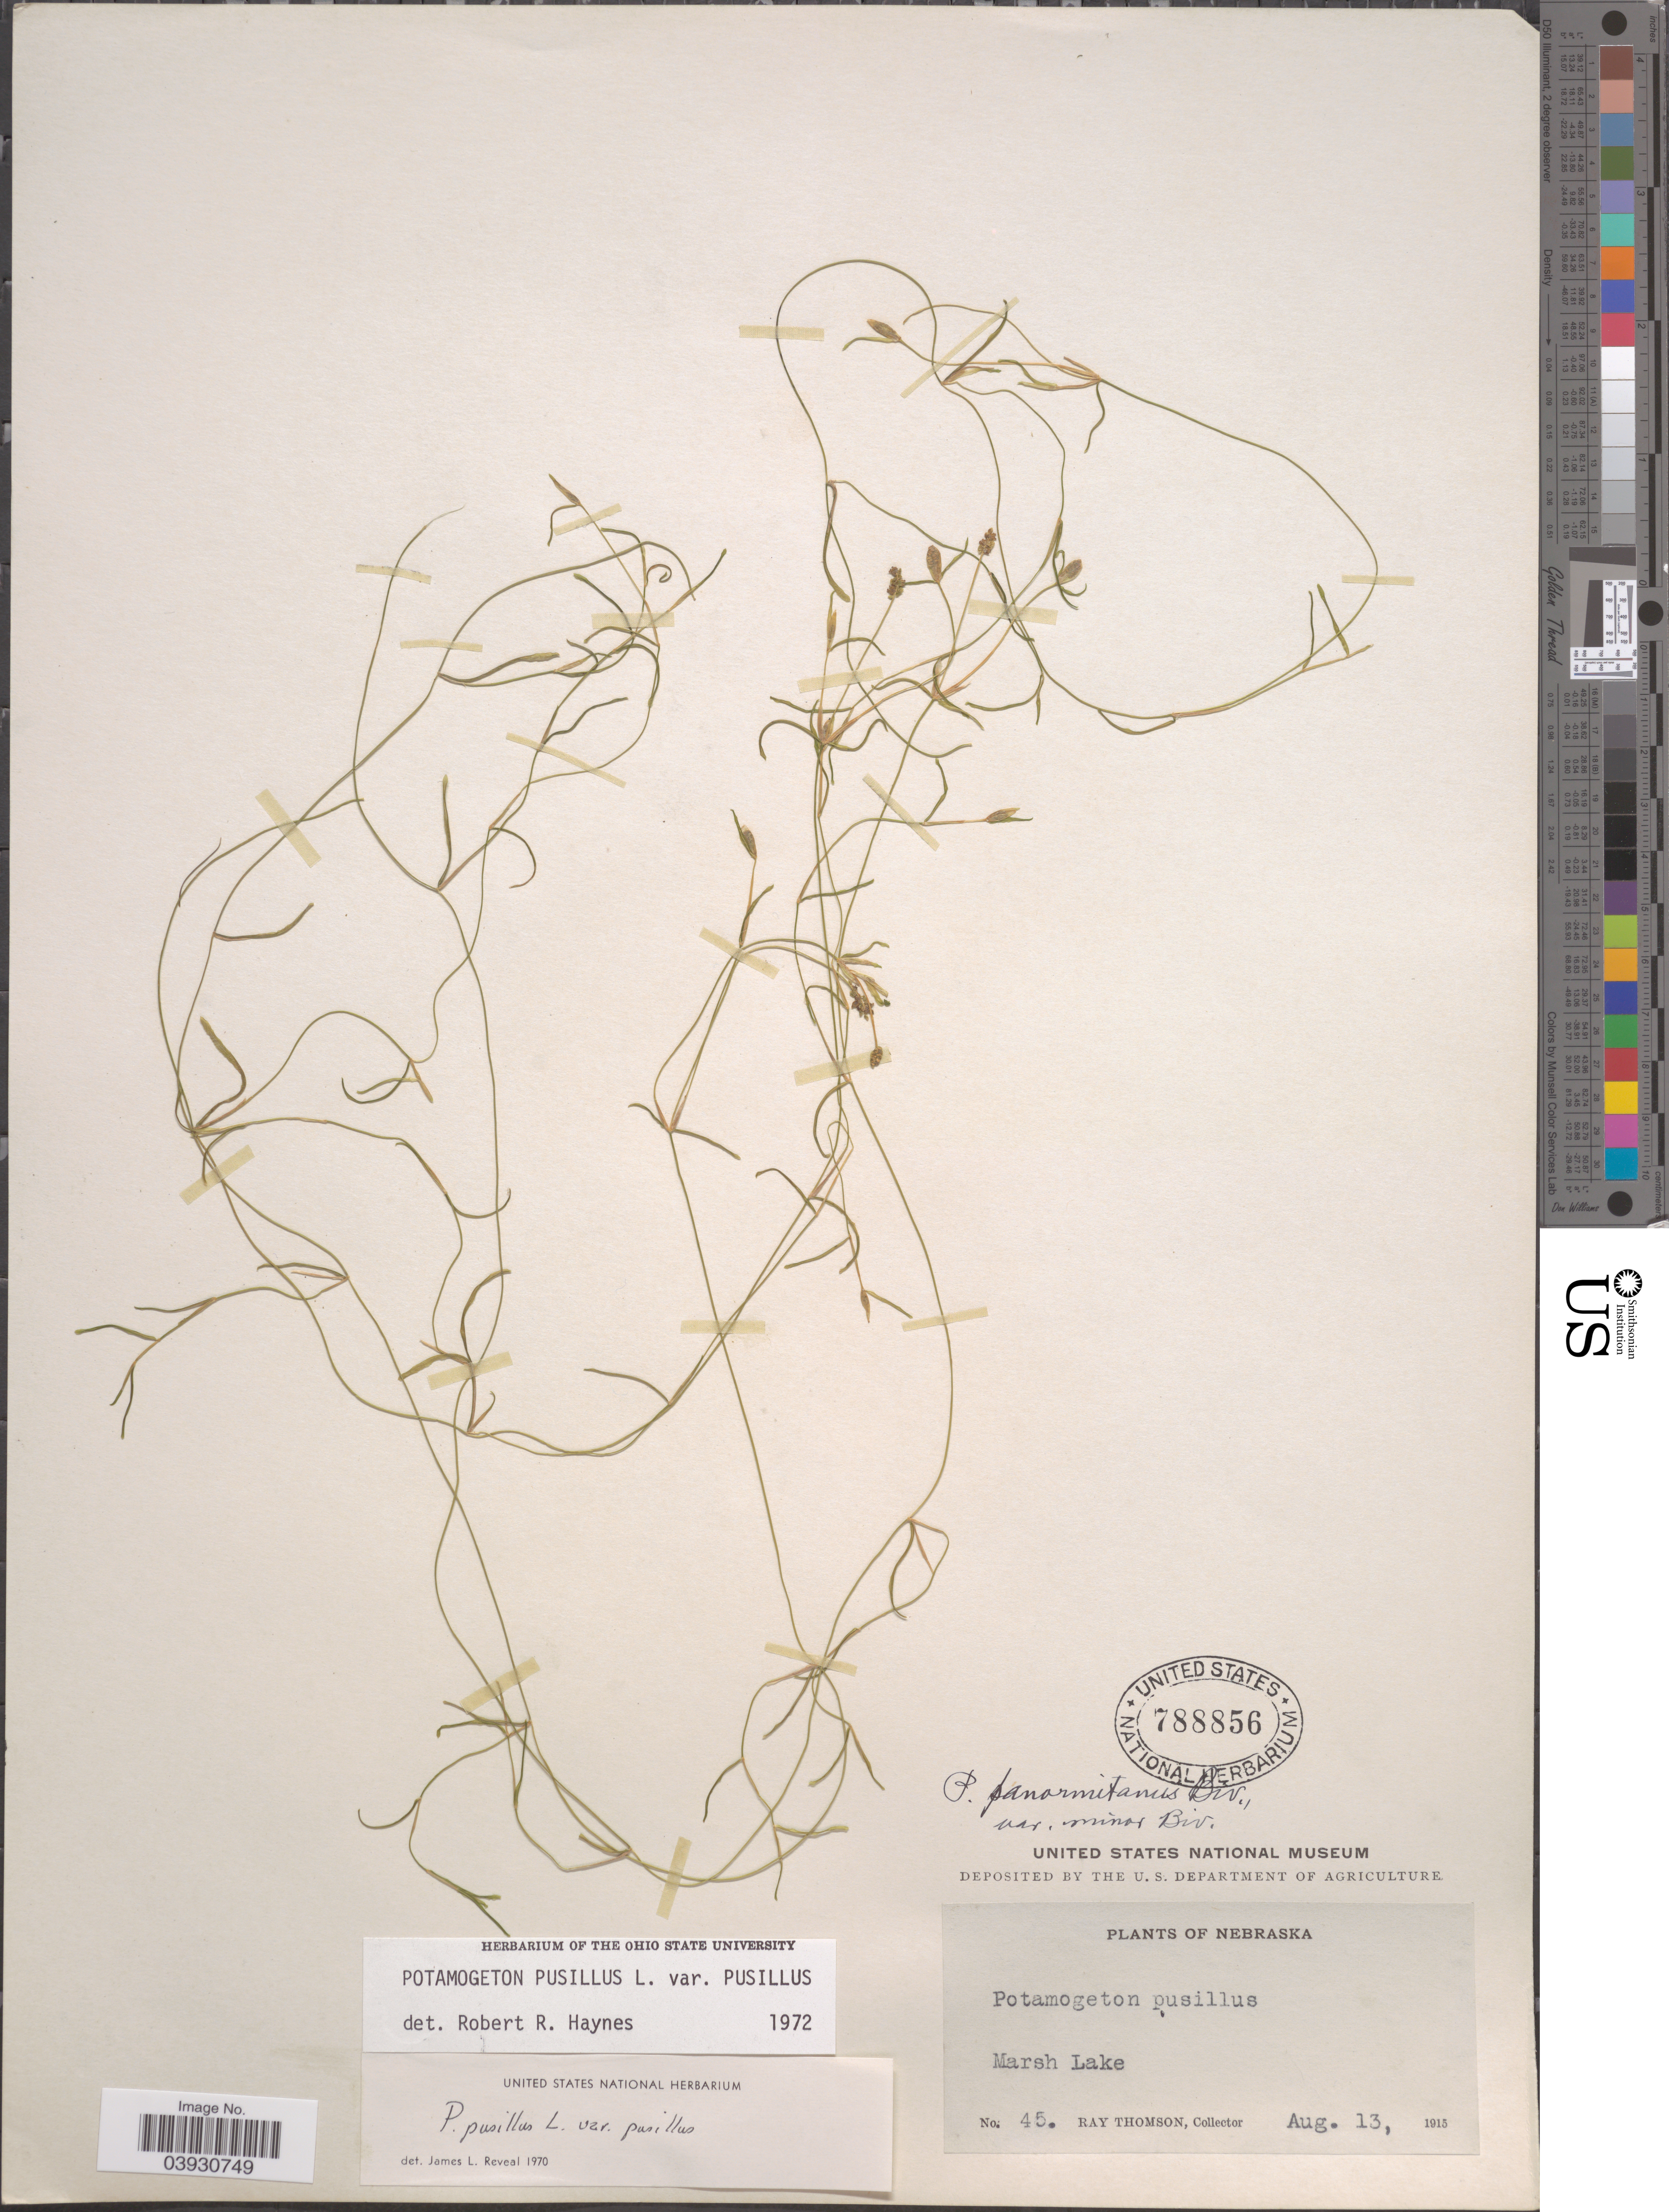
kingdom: Plantae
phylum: Tracheophyta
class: Liliopsida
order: Alismatales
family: Potamogetonaceae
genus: Potamogeton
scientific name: Potamogeton pusillus var. pusillus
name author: L.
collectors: R. Thomson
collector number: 45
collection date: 1915-08-13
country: United States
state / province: Nebraska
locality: Marsh Lake.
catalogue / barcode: US 788856